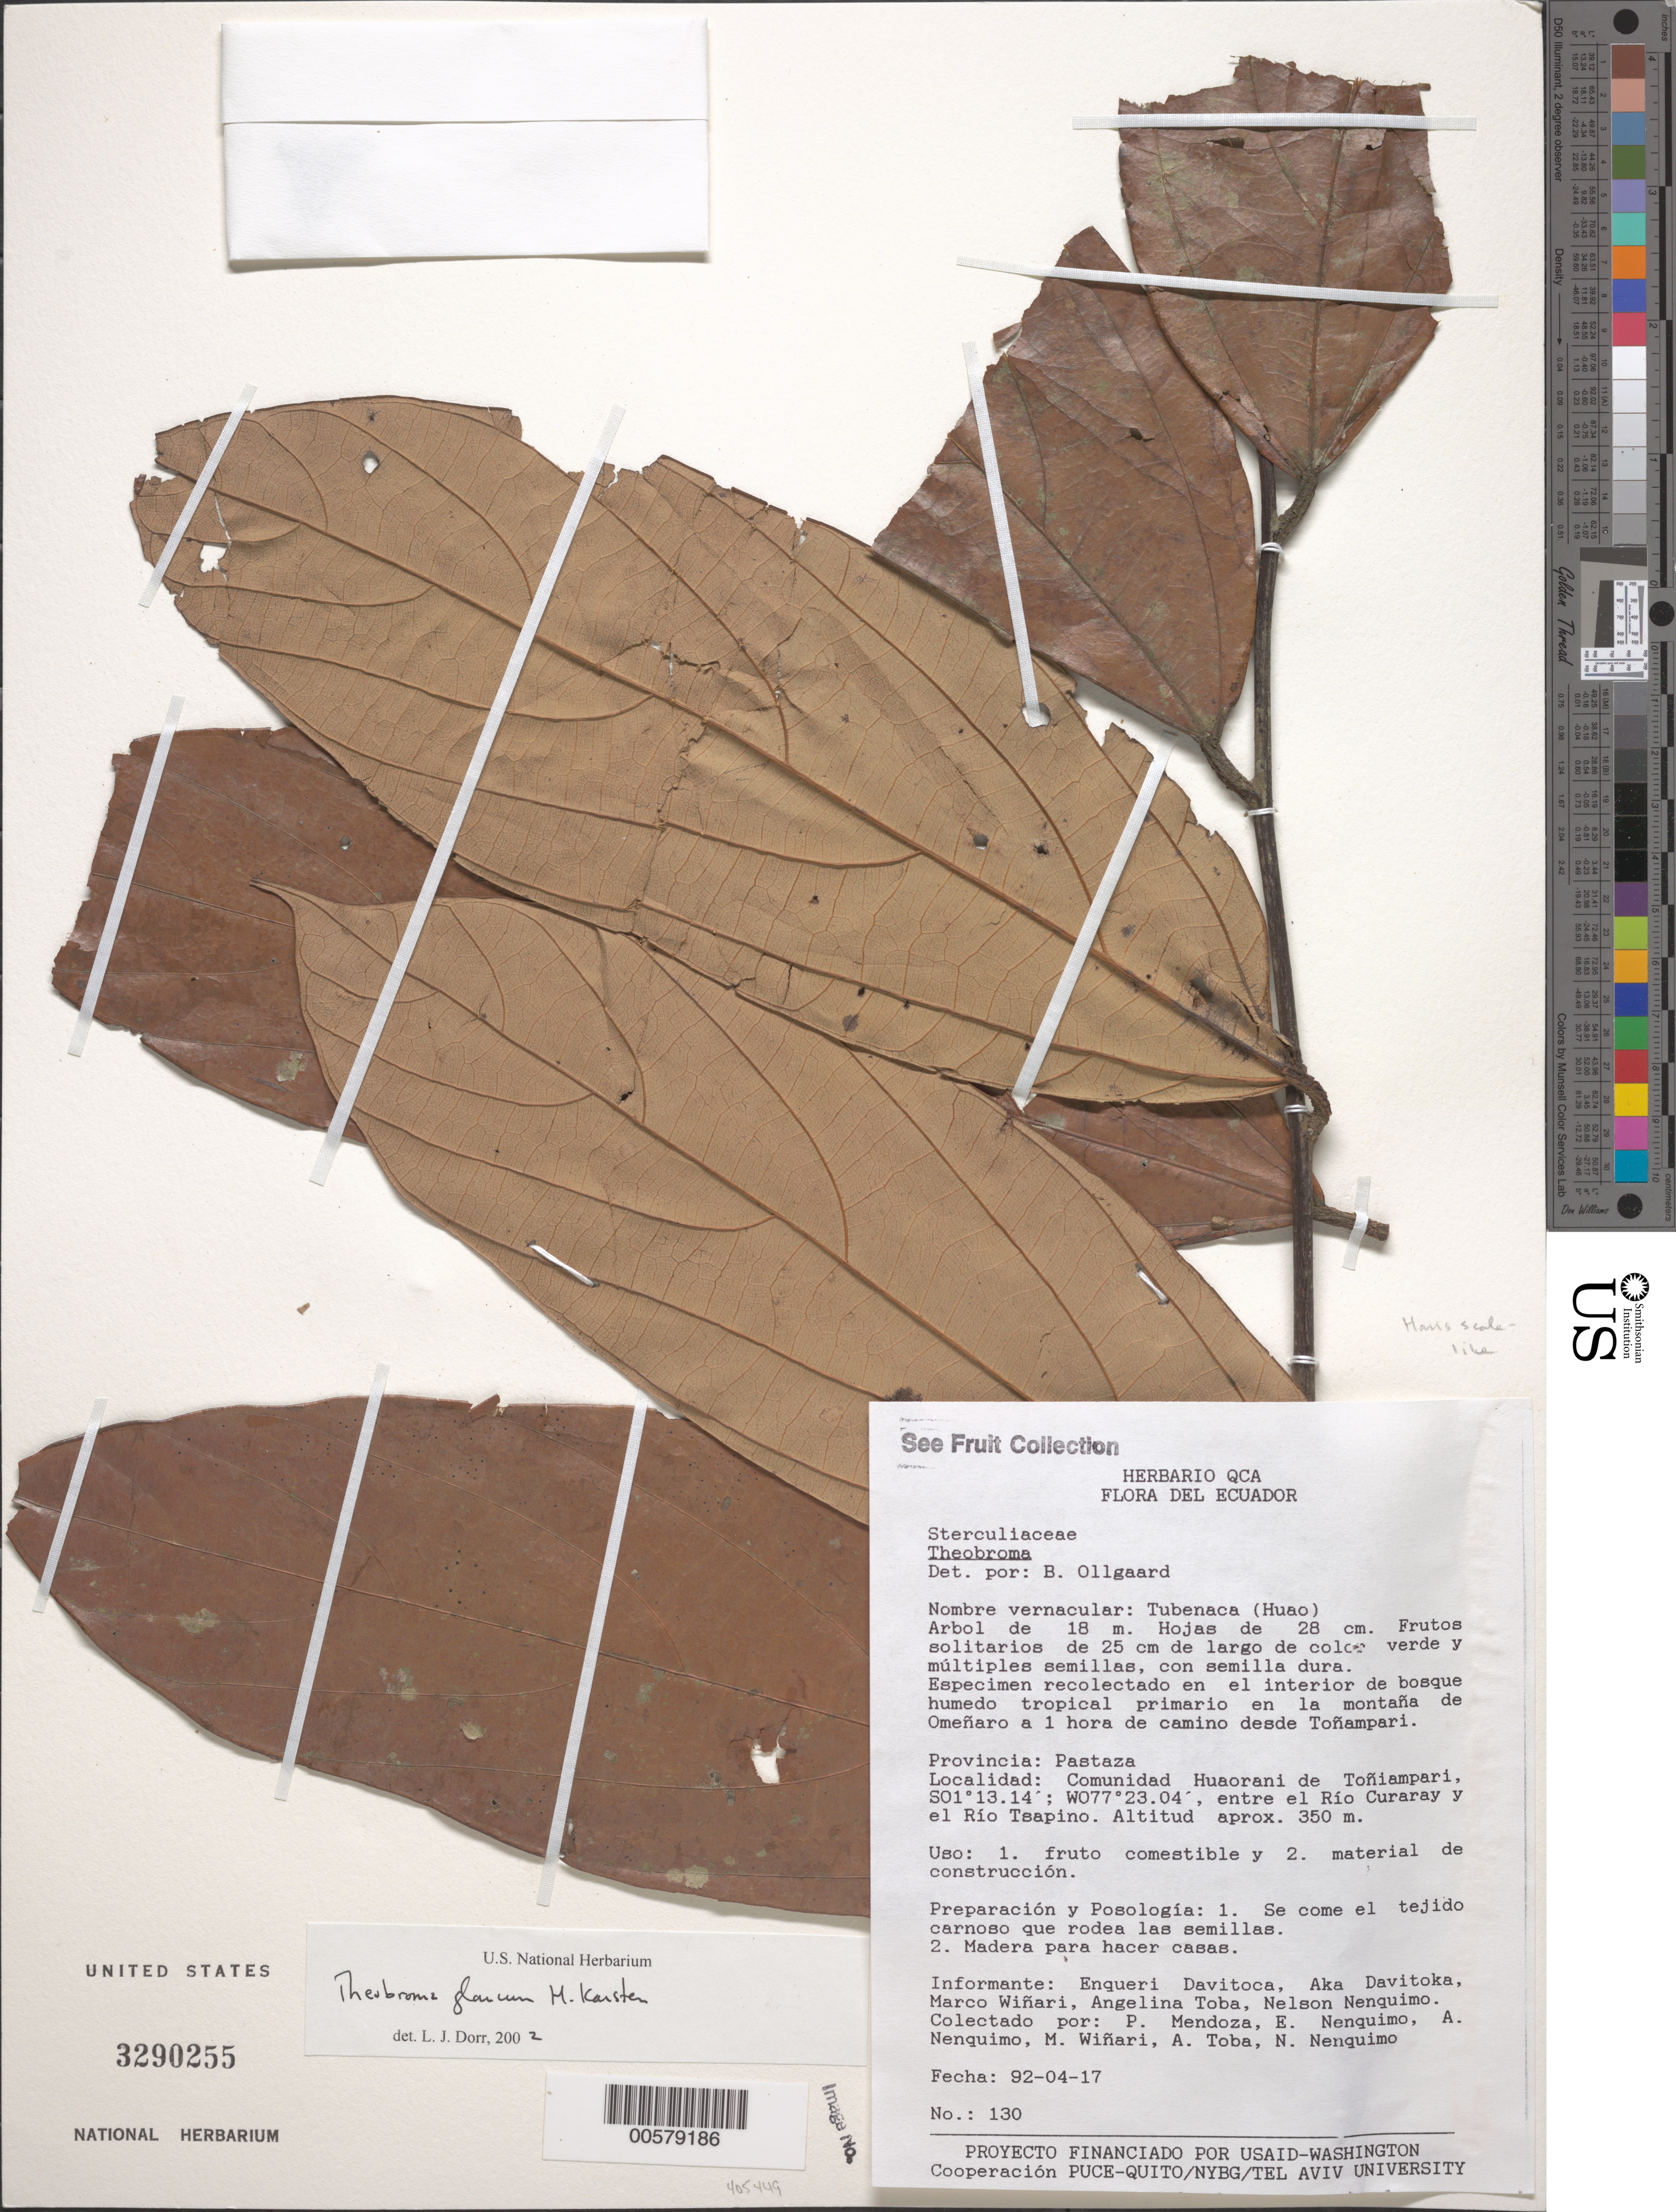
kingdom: Plantae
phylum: Tracheophyta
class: Magnoliopsida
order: Malvales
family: Malvaceae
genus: Theobroma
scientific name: Theobroma glaucum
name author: H. Karst.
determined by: Dorr, L. J., (BOT), Smithsonian Institution - National Museum of Natural History (UNITED STATES)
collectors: P. Mendoza, E. Nenquimo, A. Nenquimo, M. Wiñari, A. Toba & N. Nenquimo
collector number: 130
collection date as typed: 17 Apr 1992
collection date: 1992-04-17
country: Ecuador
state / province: Pastaza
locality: Comunidad Huaorani de Toñiampari, entre el Río Curaray y el Río Tsapino, en la montaña de Omeñaro a 1 hora de Camino desde Toñampari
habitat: Bosque humedo tropical primario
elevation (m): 350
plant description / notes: Common name: Tubenaca; Common name language: Huao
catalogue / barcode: US 3290255